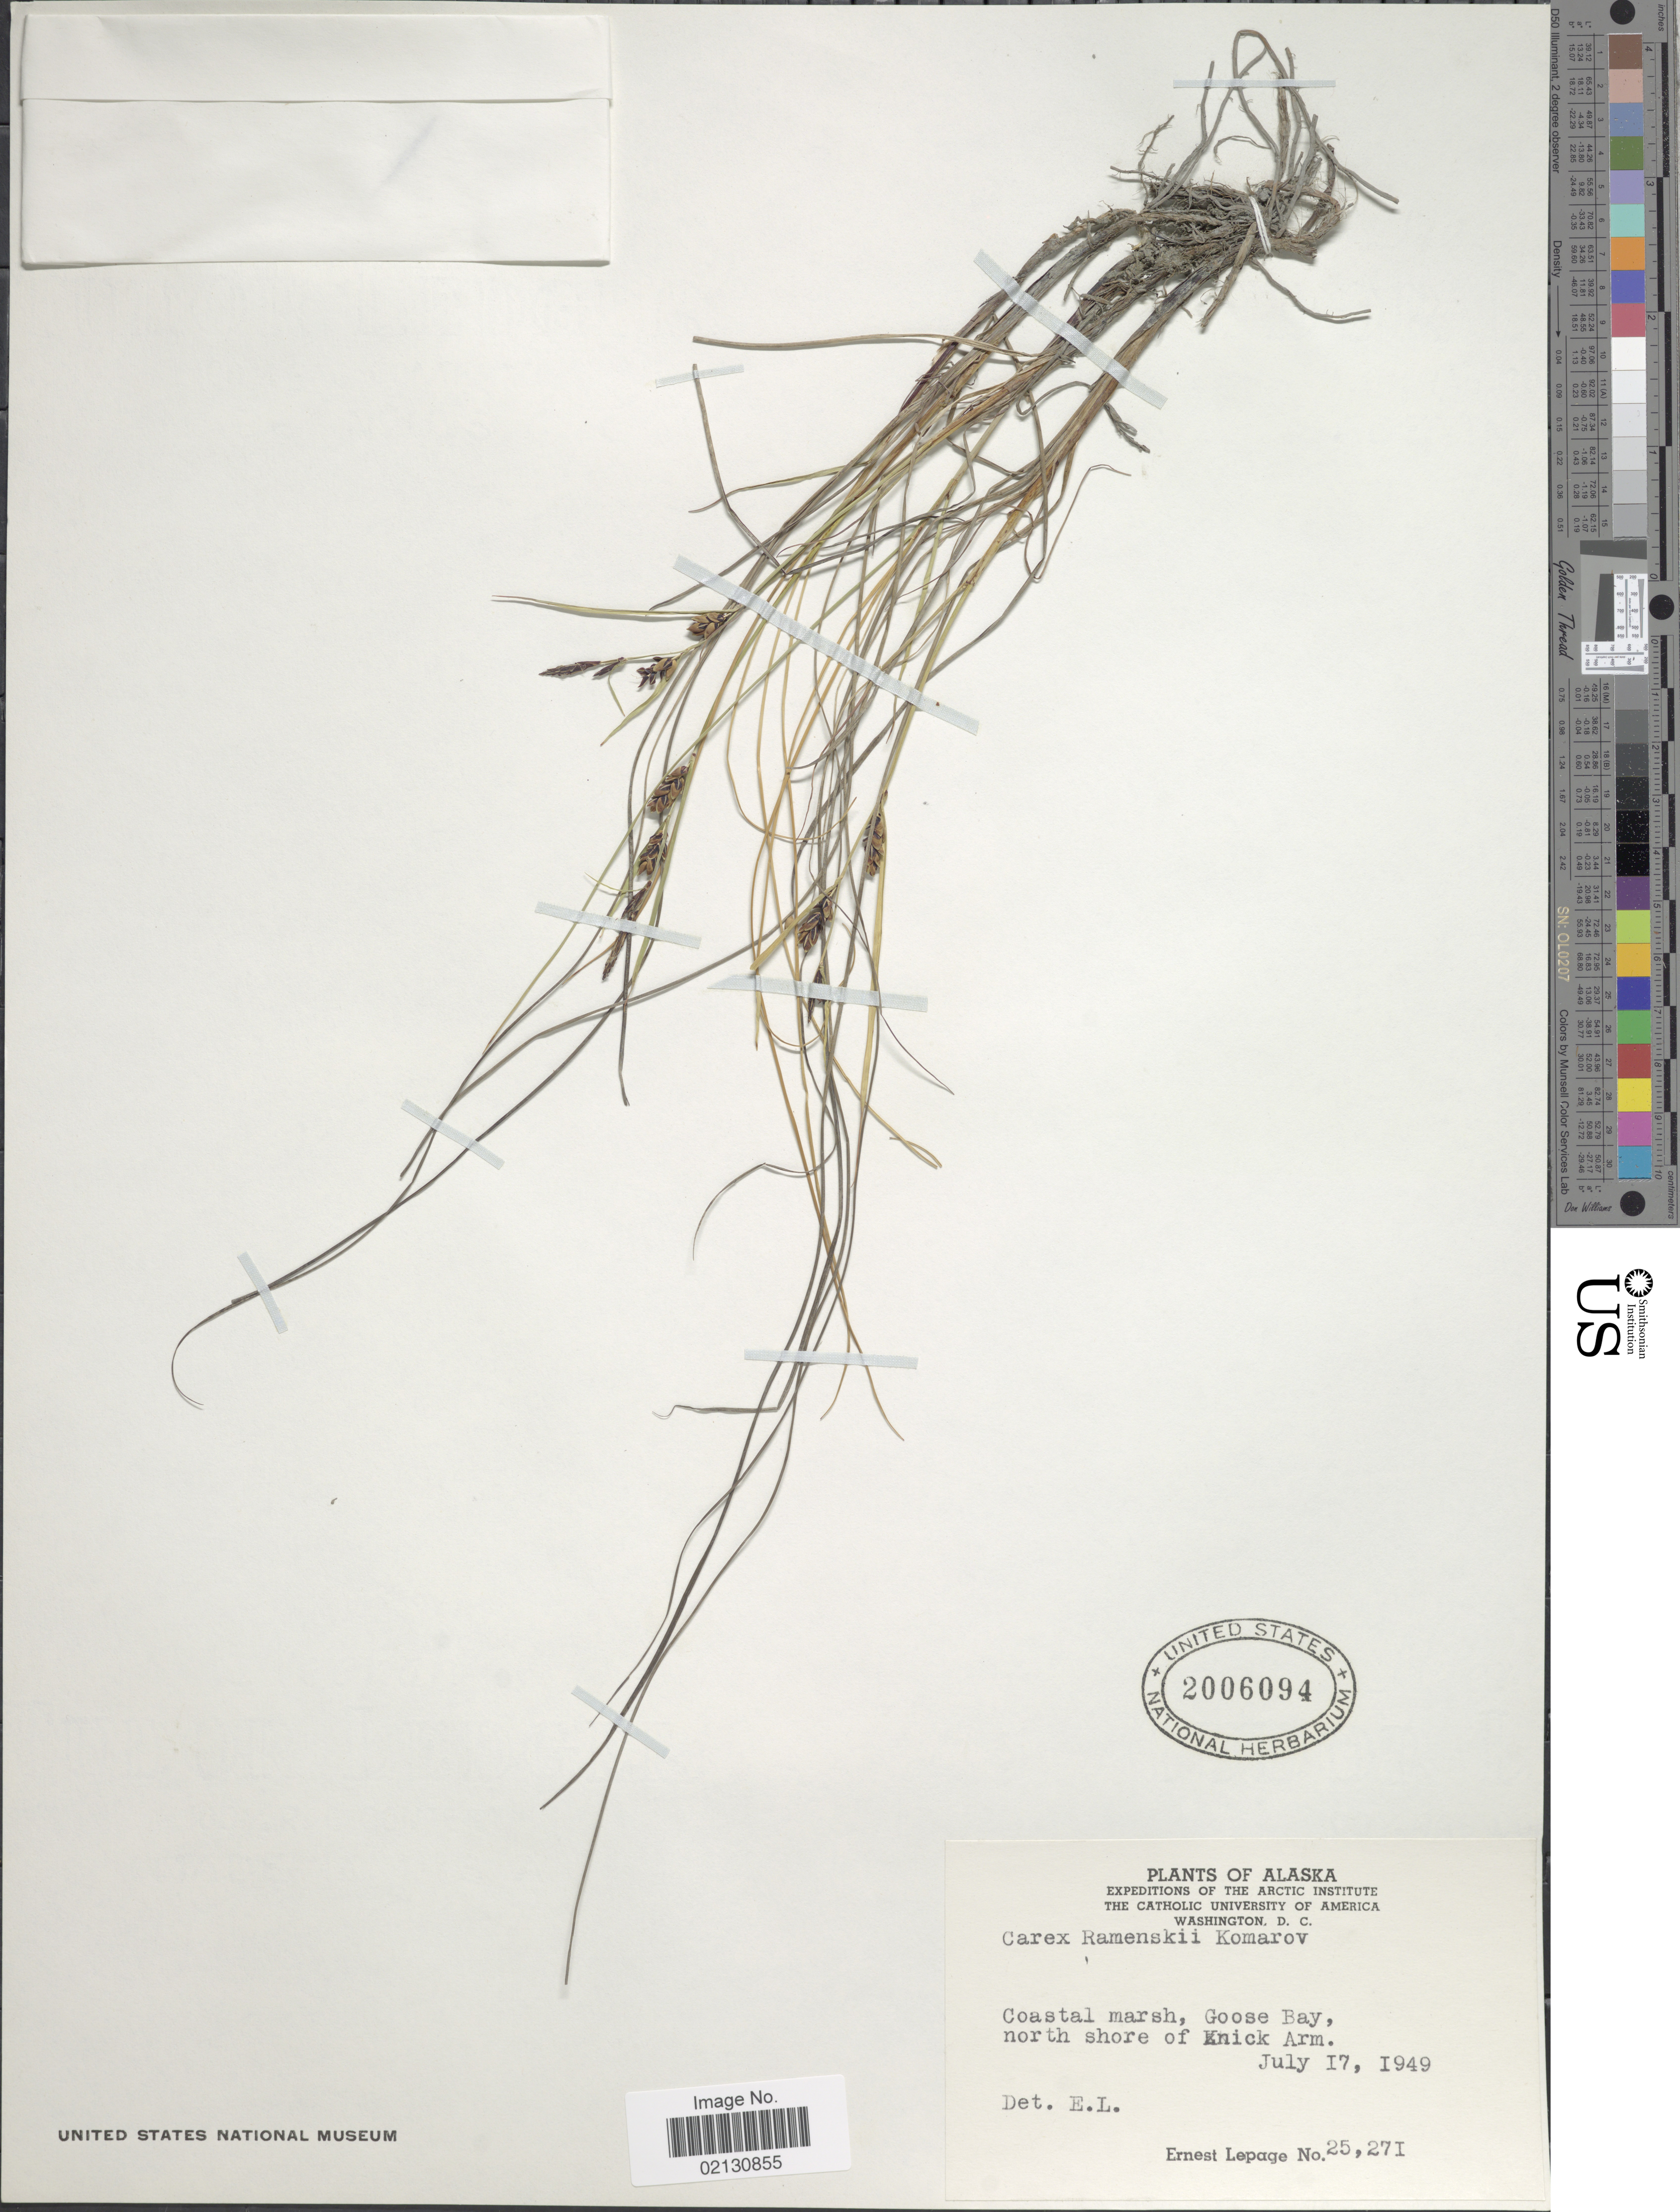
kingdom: Plantae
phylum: Tracheophyta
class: Liliopsida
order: Poales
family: Cyperaceae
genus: Carex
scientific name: Carex ramenskii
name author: Kom.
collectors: E. Lepage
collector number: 25271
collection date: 1949-07-17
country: United States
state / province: Alaska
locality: Goose Bay, north shore of Knick Arm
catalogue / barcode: US 2006094